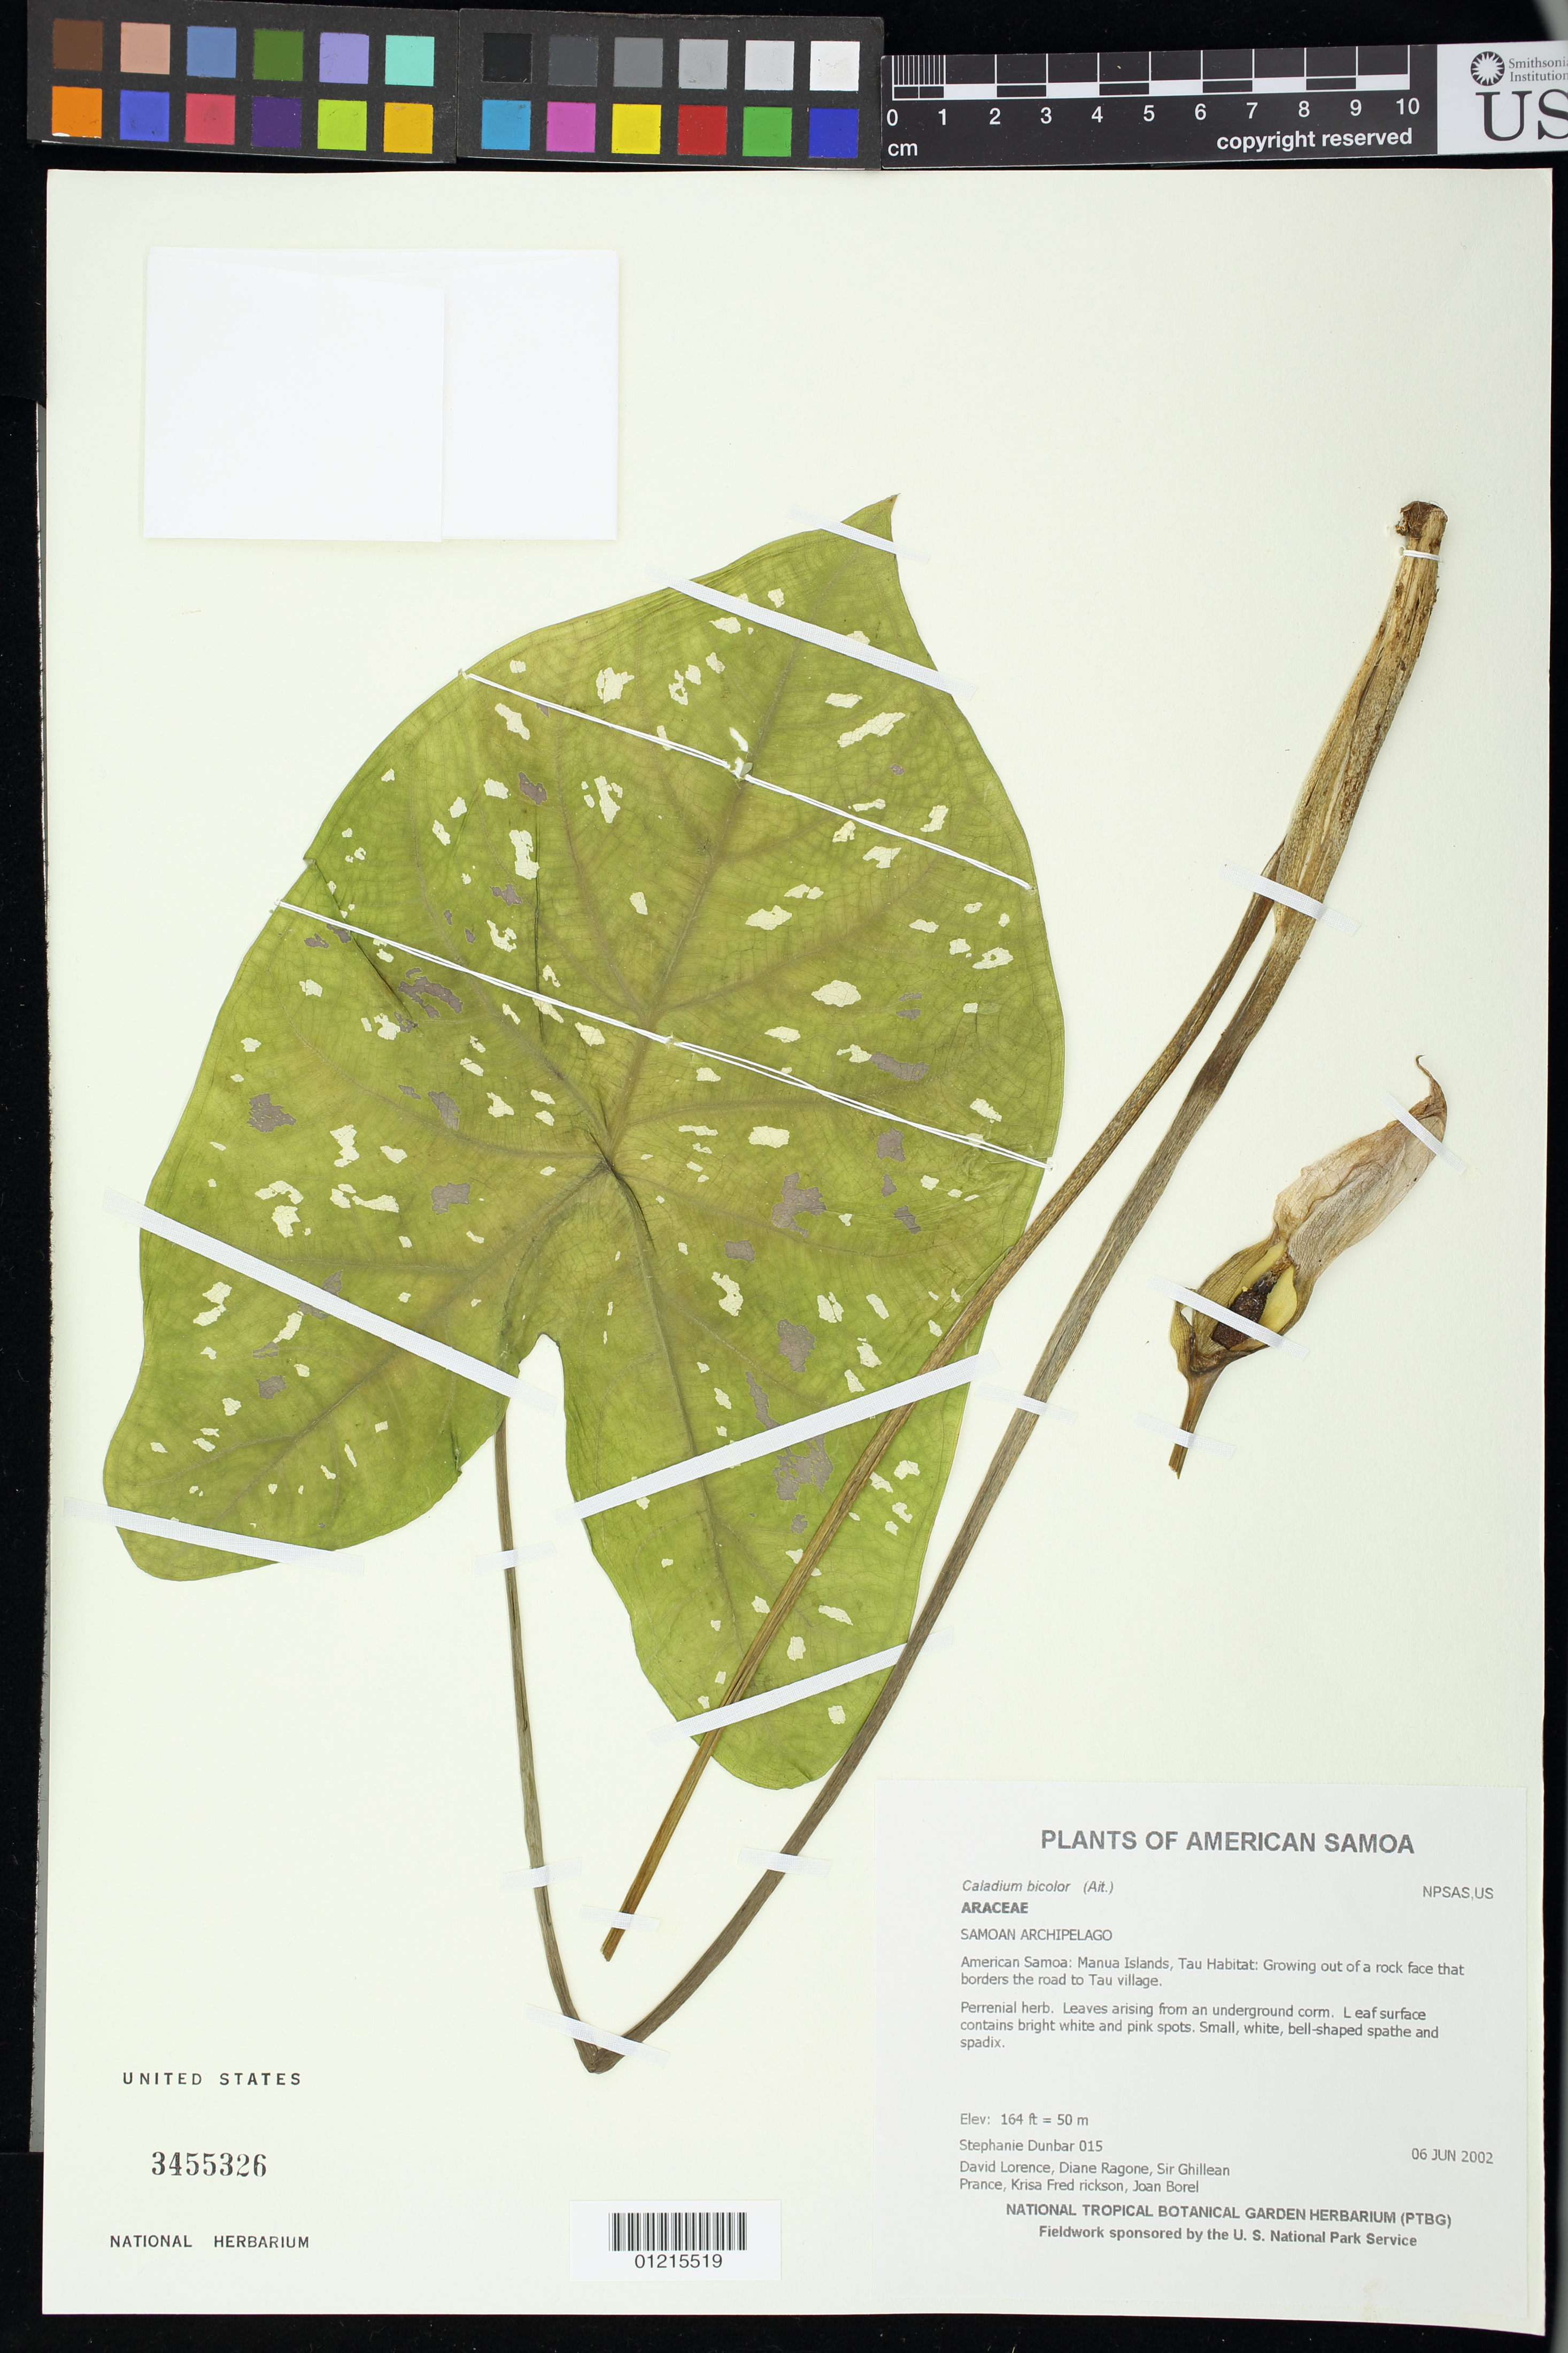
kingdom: Plantae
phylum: Tracheophyta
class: Liliopsida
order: Alismatales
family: Araceae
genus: Caladium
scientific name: Caladium bicolor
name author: (Aiton) Vent.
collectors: S. Dunbar, D. Lorence, D. Ragone, G. T. Prance, F. R. Rickson & J. Borel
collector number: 15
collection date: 2002-06-06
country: American Samoa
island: Ta'u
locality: Growing out of a rock face that border the road to Tau village.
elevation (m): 50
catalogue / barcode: US 3455326